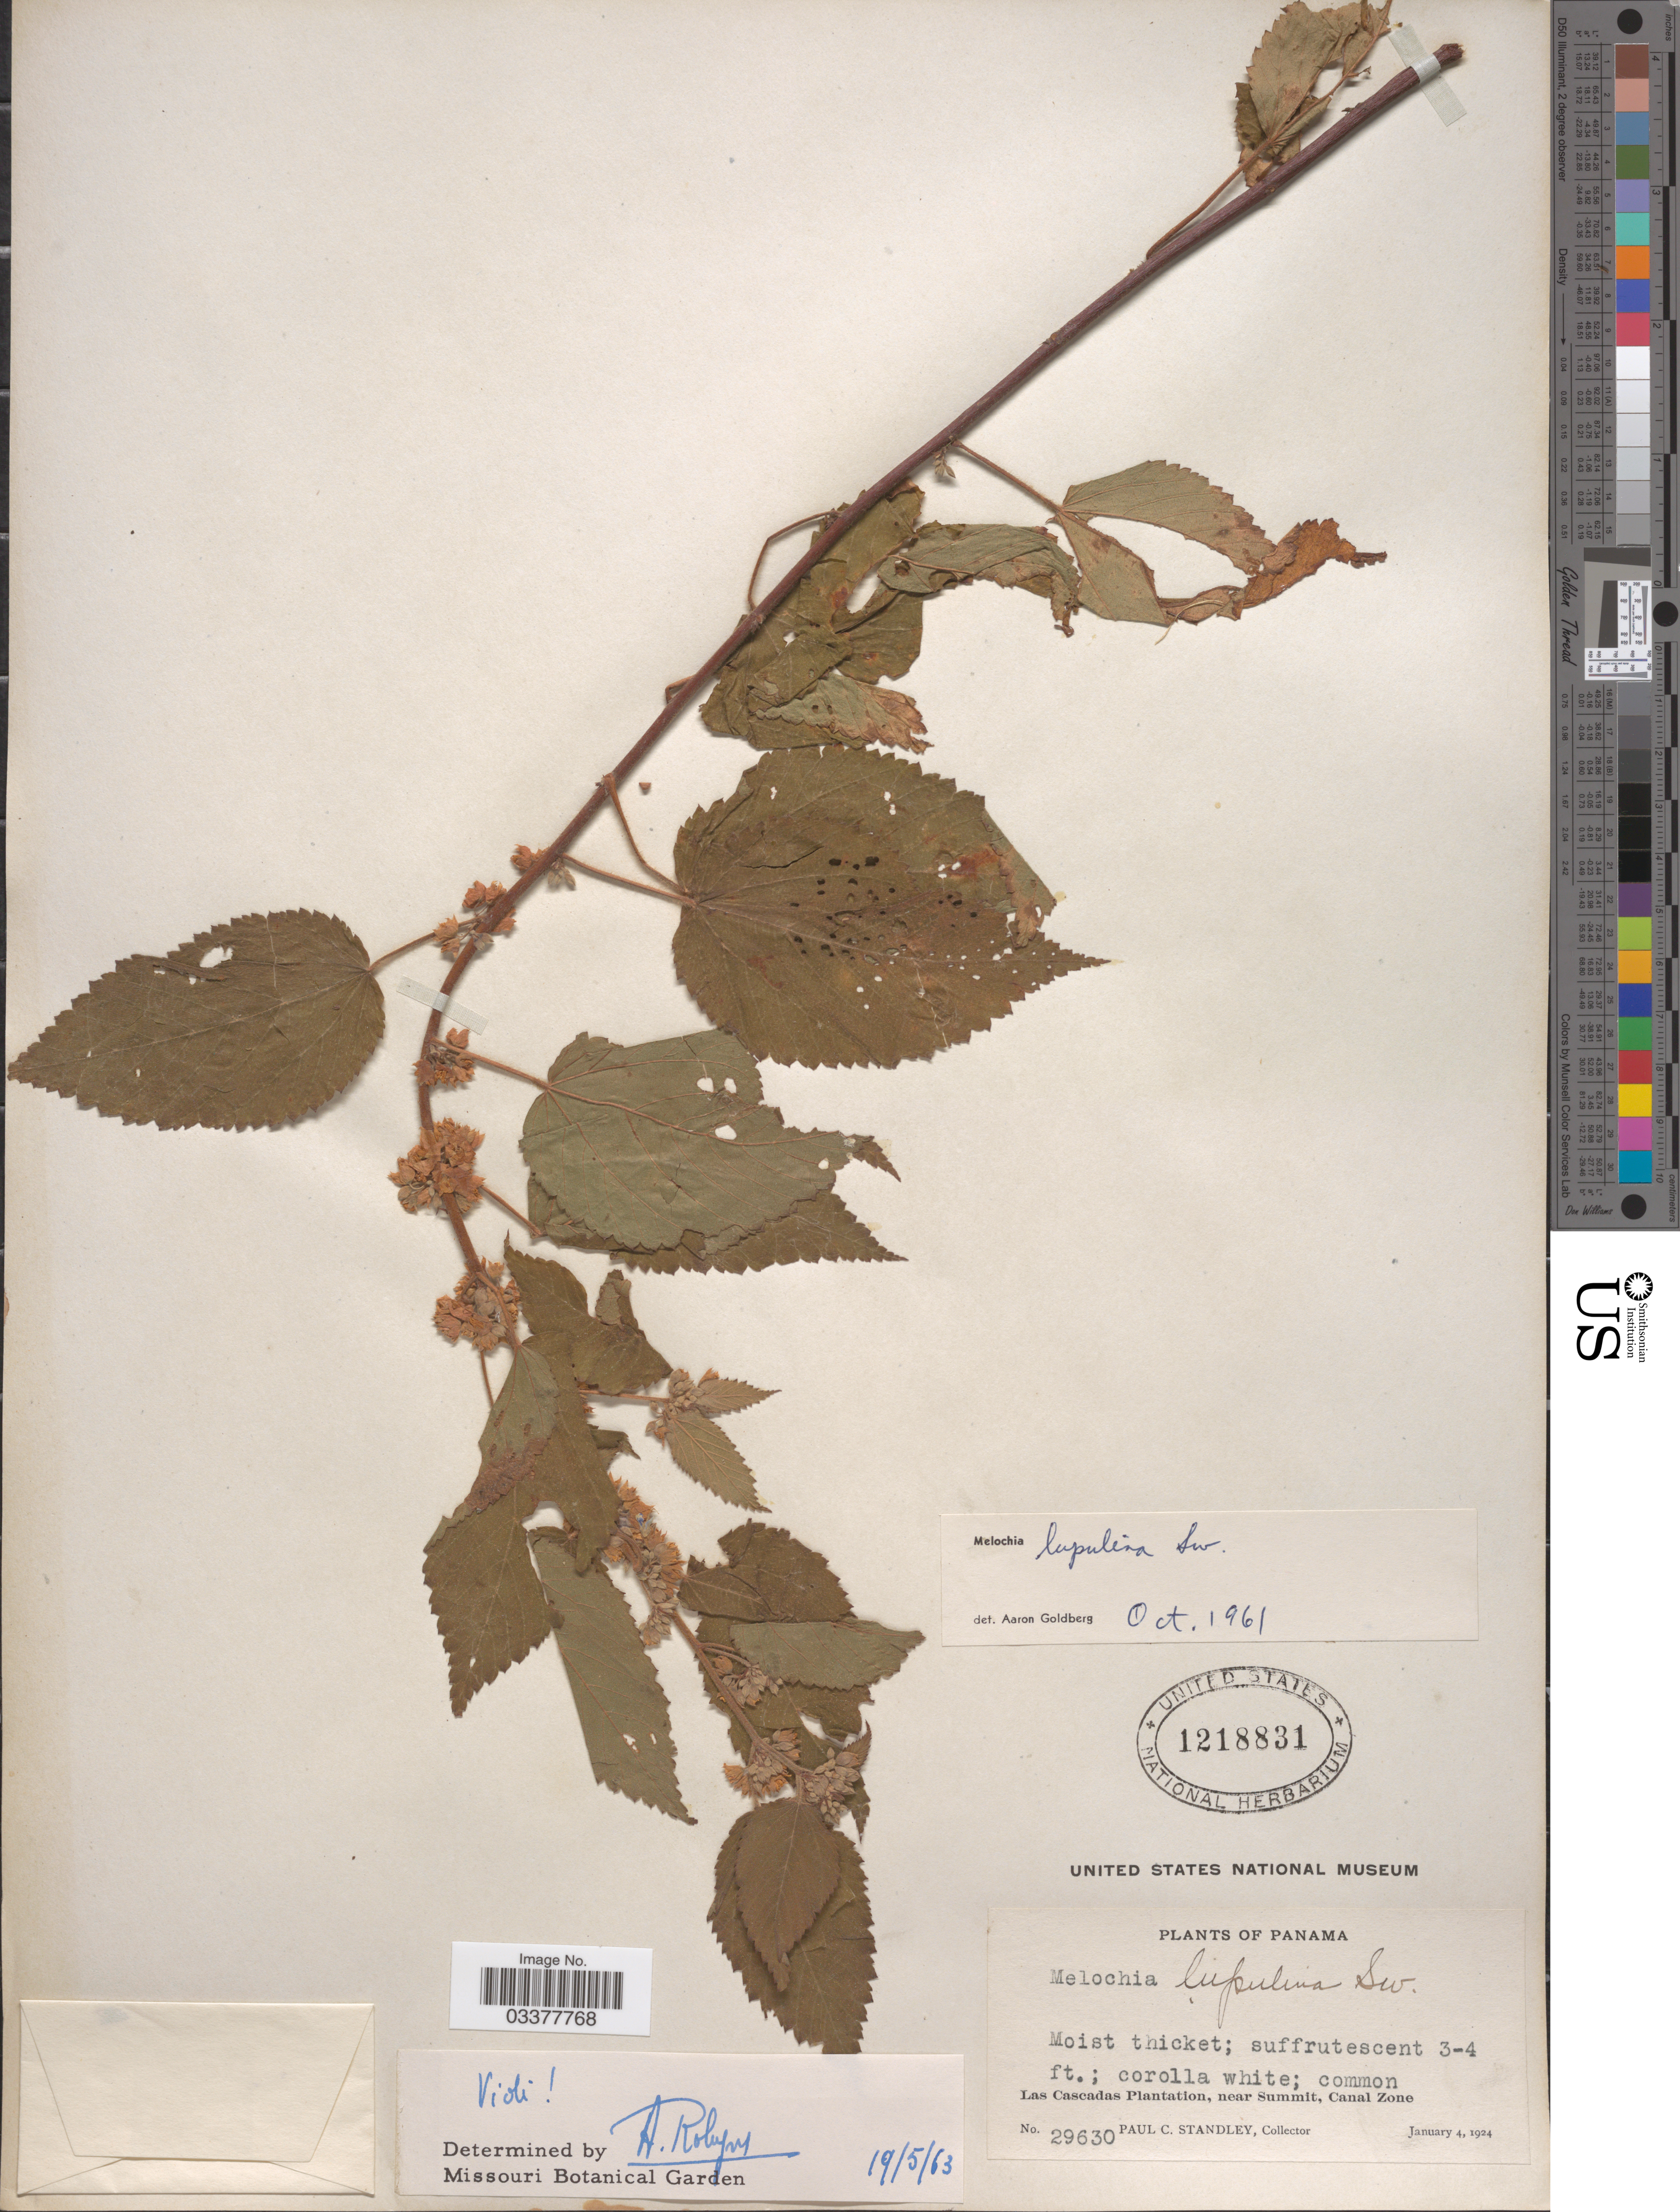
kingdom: Plantae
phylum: Tracheophyta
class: Magnoliopsida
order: Malvales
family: Malvaceae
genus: Melochia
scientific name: Melochia lupulina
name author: Sw.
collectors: P. C. Standley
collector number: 29630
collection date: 1924-01-04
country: Panama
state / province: Colón / Panamá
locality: Las Cascadas Plantation, near Summit, Canal Zone.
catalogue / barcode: US 1218831